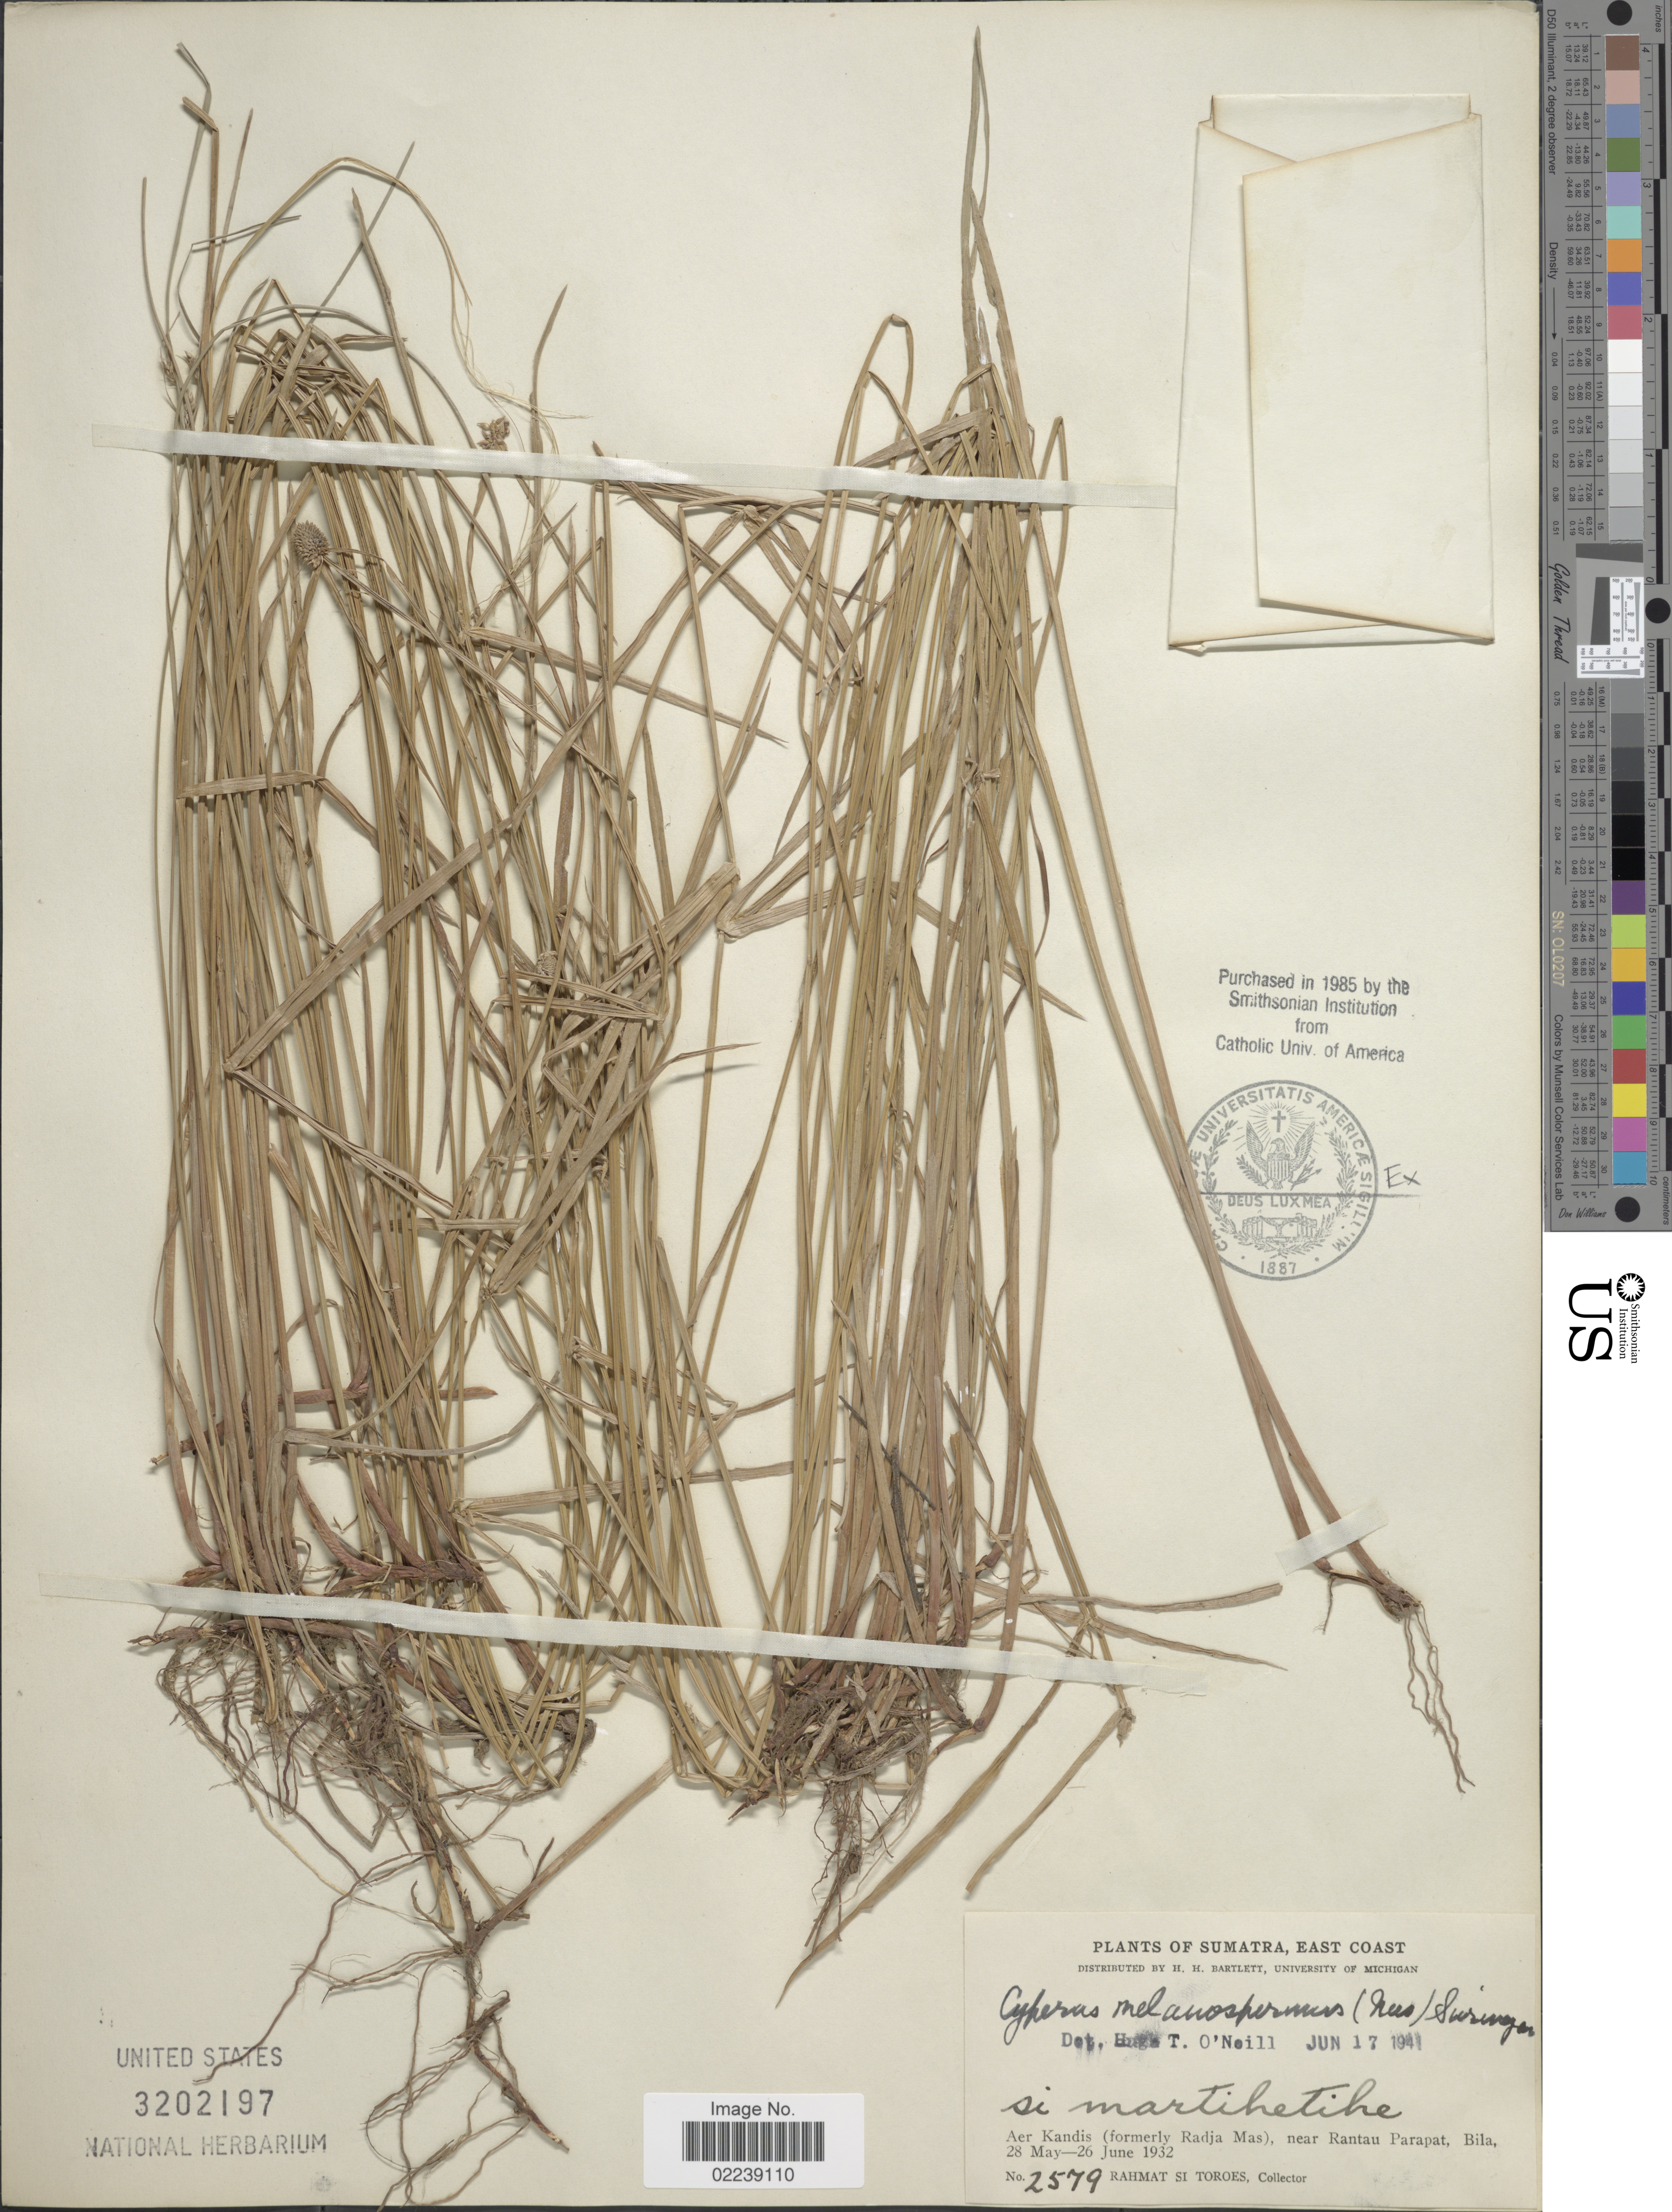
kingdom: Plantae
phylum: Tracheophyta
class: Liliopsida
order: Poales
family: Cyperaceae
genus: Cyperus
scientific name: Cyperus sp.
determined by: Strong, Mark T., (BOT), Smithsonian Institution - National Museum of Natural History (UNITED STATES)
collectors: Rahmat Si Boeea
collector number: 2579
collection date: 1932-05-28/1932-06-26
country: Indonesia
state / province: Sumatra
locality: East Coast. Si Martihetihe. Aer Kandis (Formerly Radja Mas), near Rantau Parapat, Bila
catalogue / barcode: US 3202197